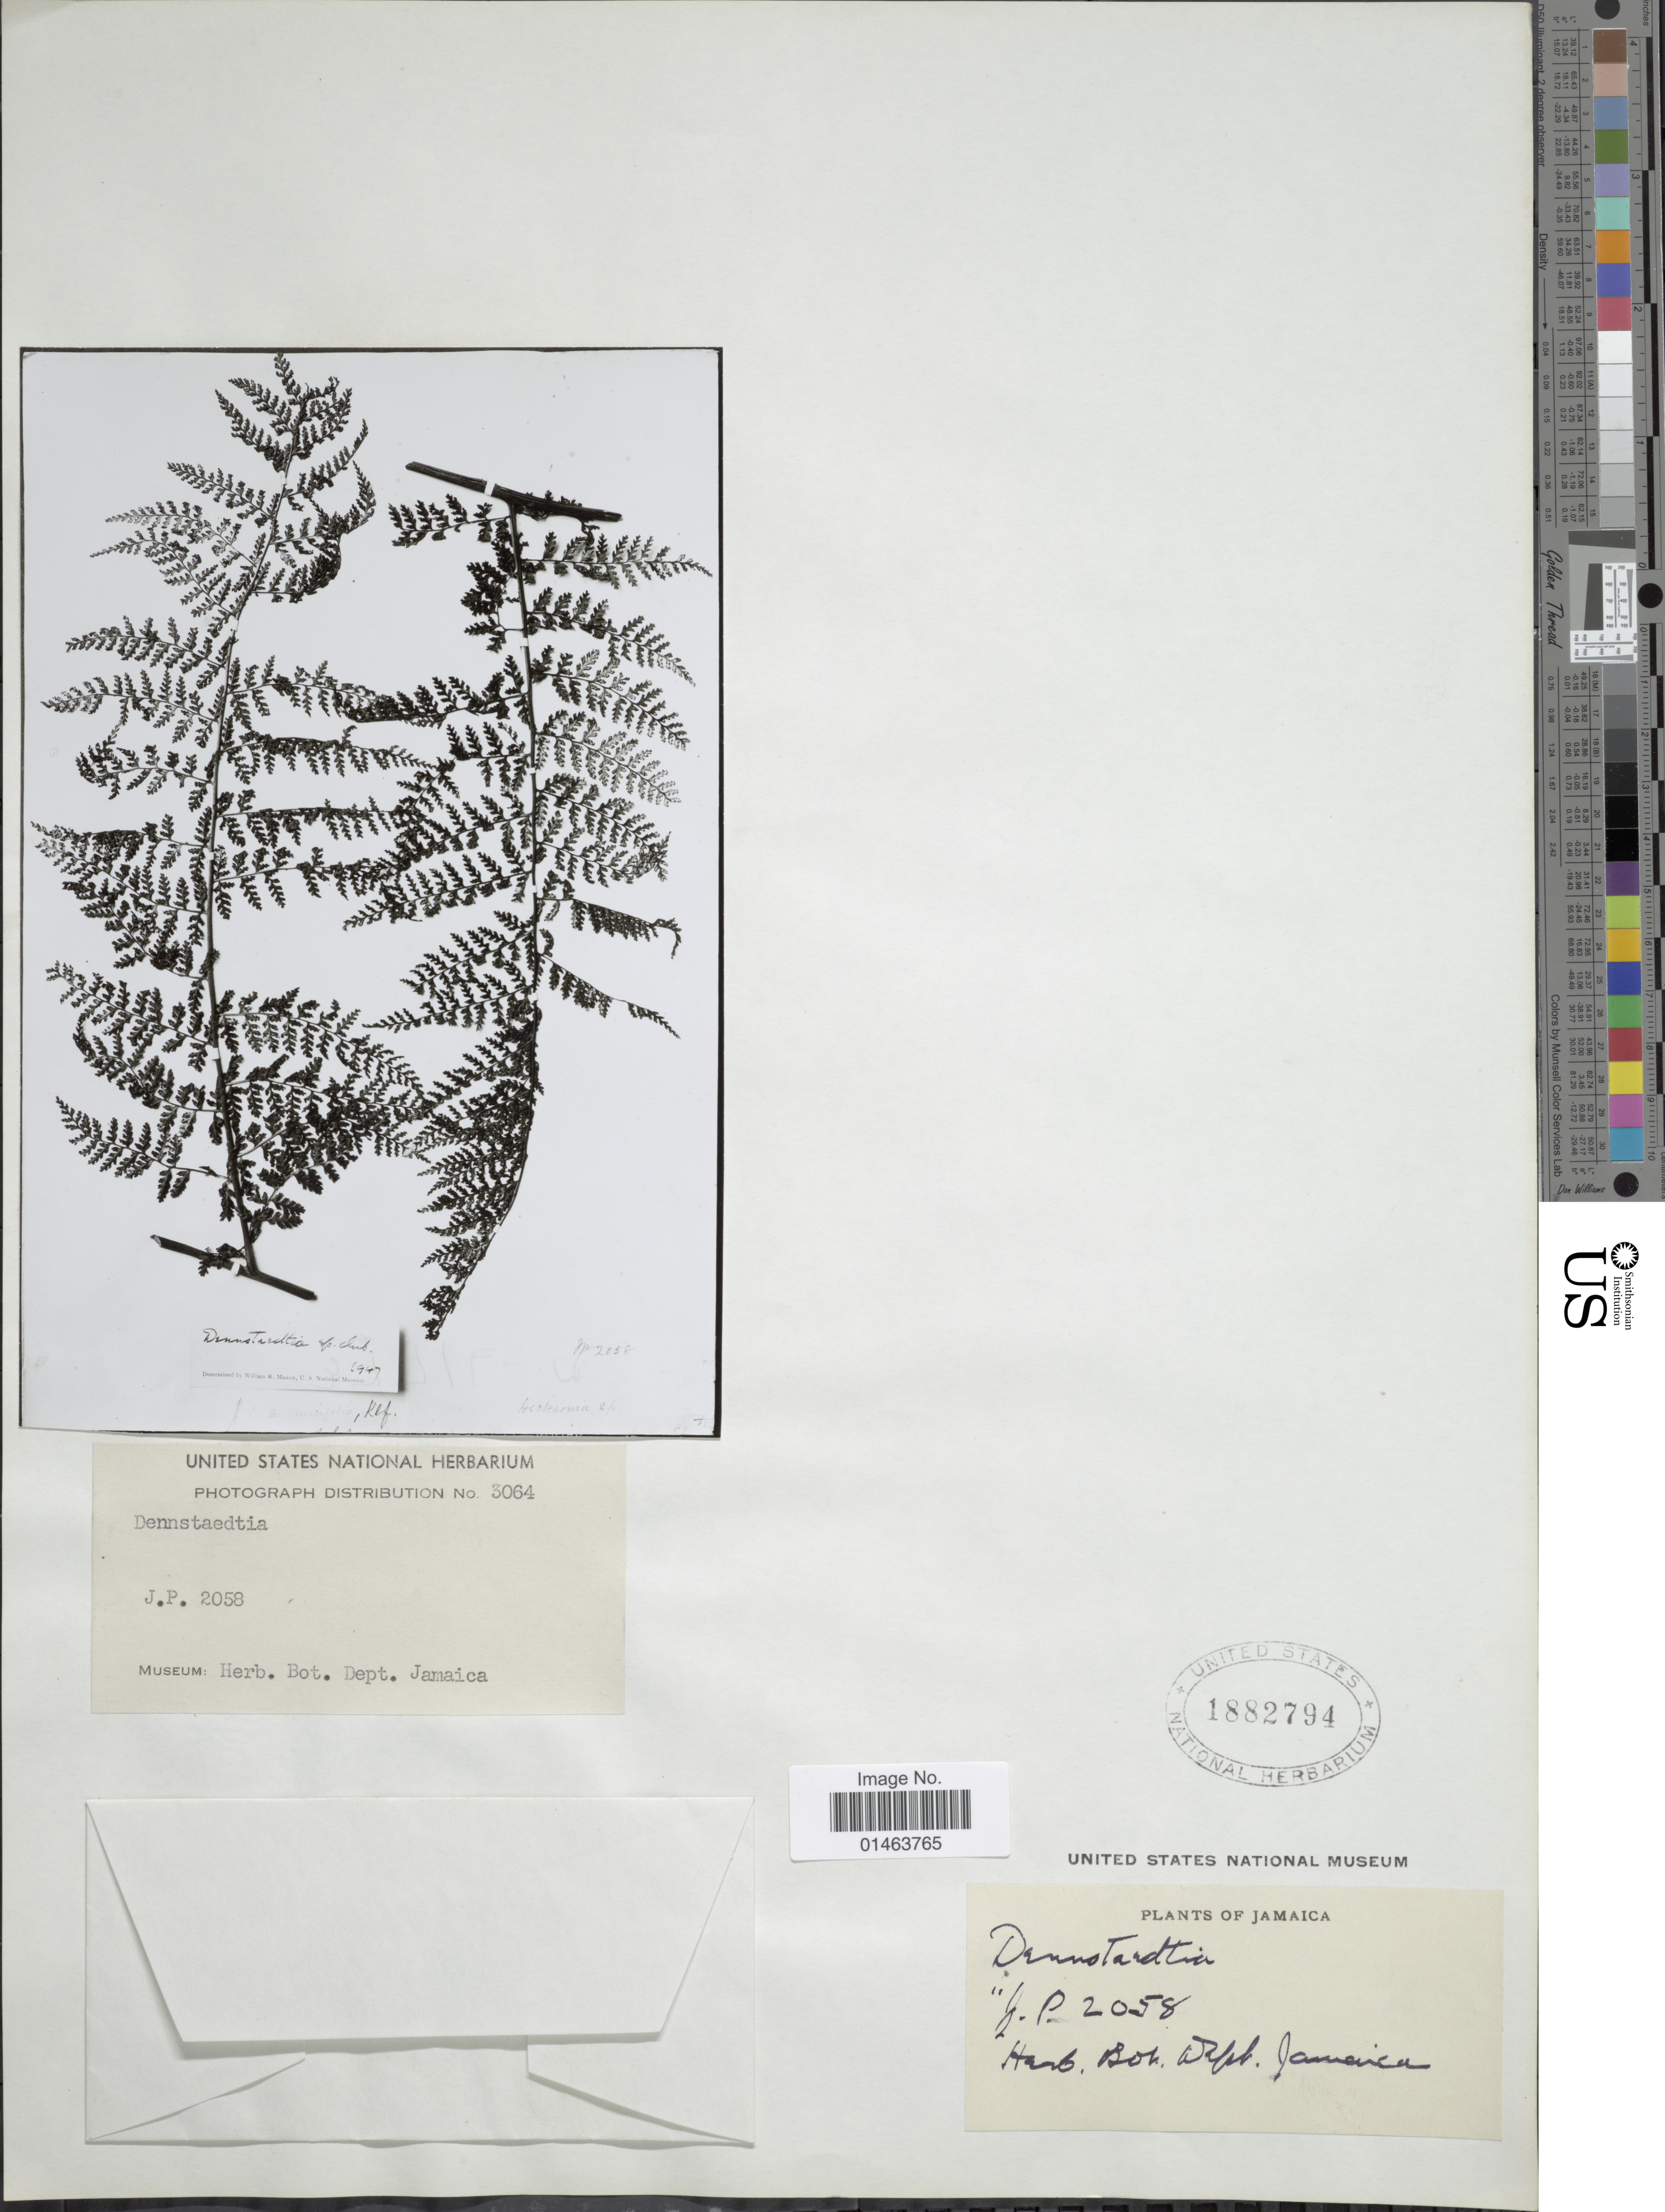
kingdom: Plantae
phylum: Tracheophyta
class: Polypodiopsida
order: Polypodiales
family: Dennstaedtiaceae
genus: Dennstaedtia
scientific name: Dennstaedtia sp.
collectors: J.P.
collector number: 2058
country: Jamaica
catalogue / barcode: US 1882794